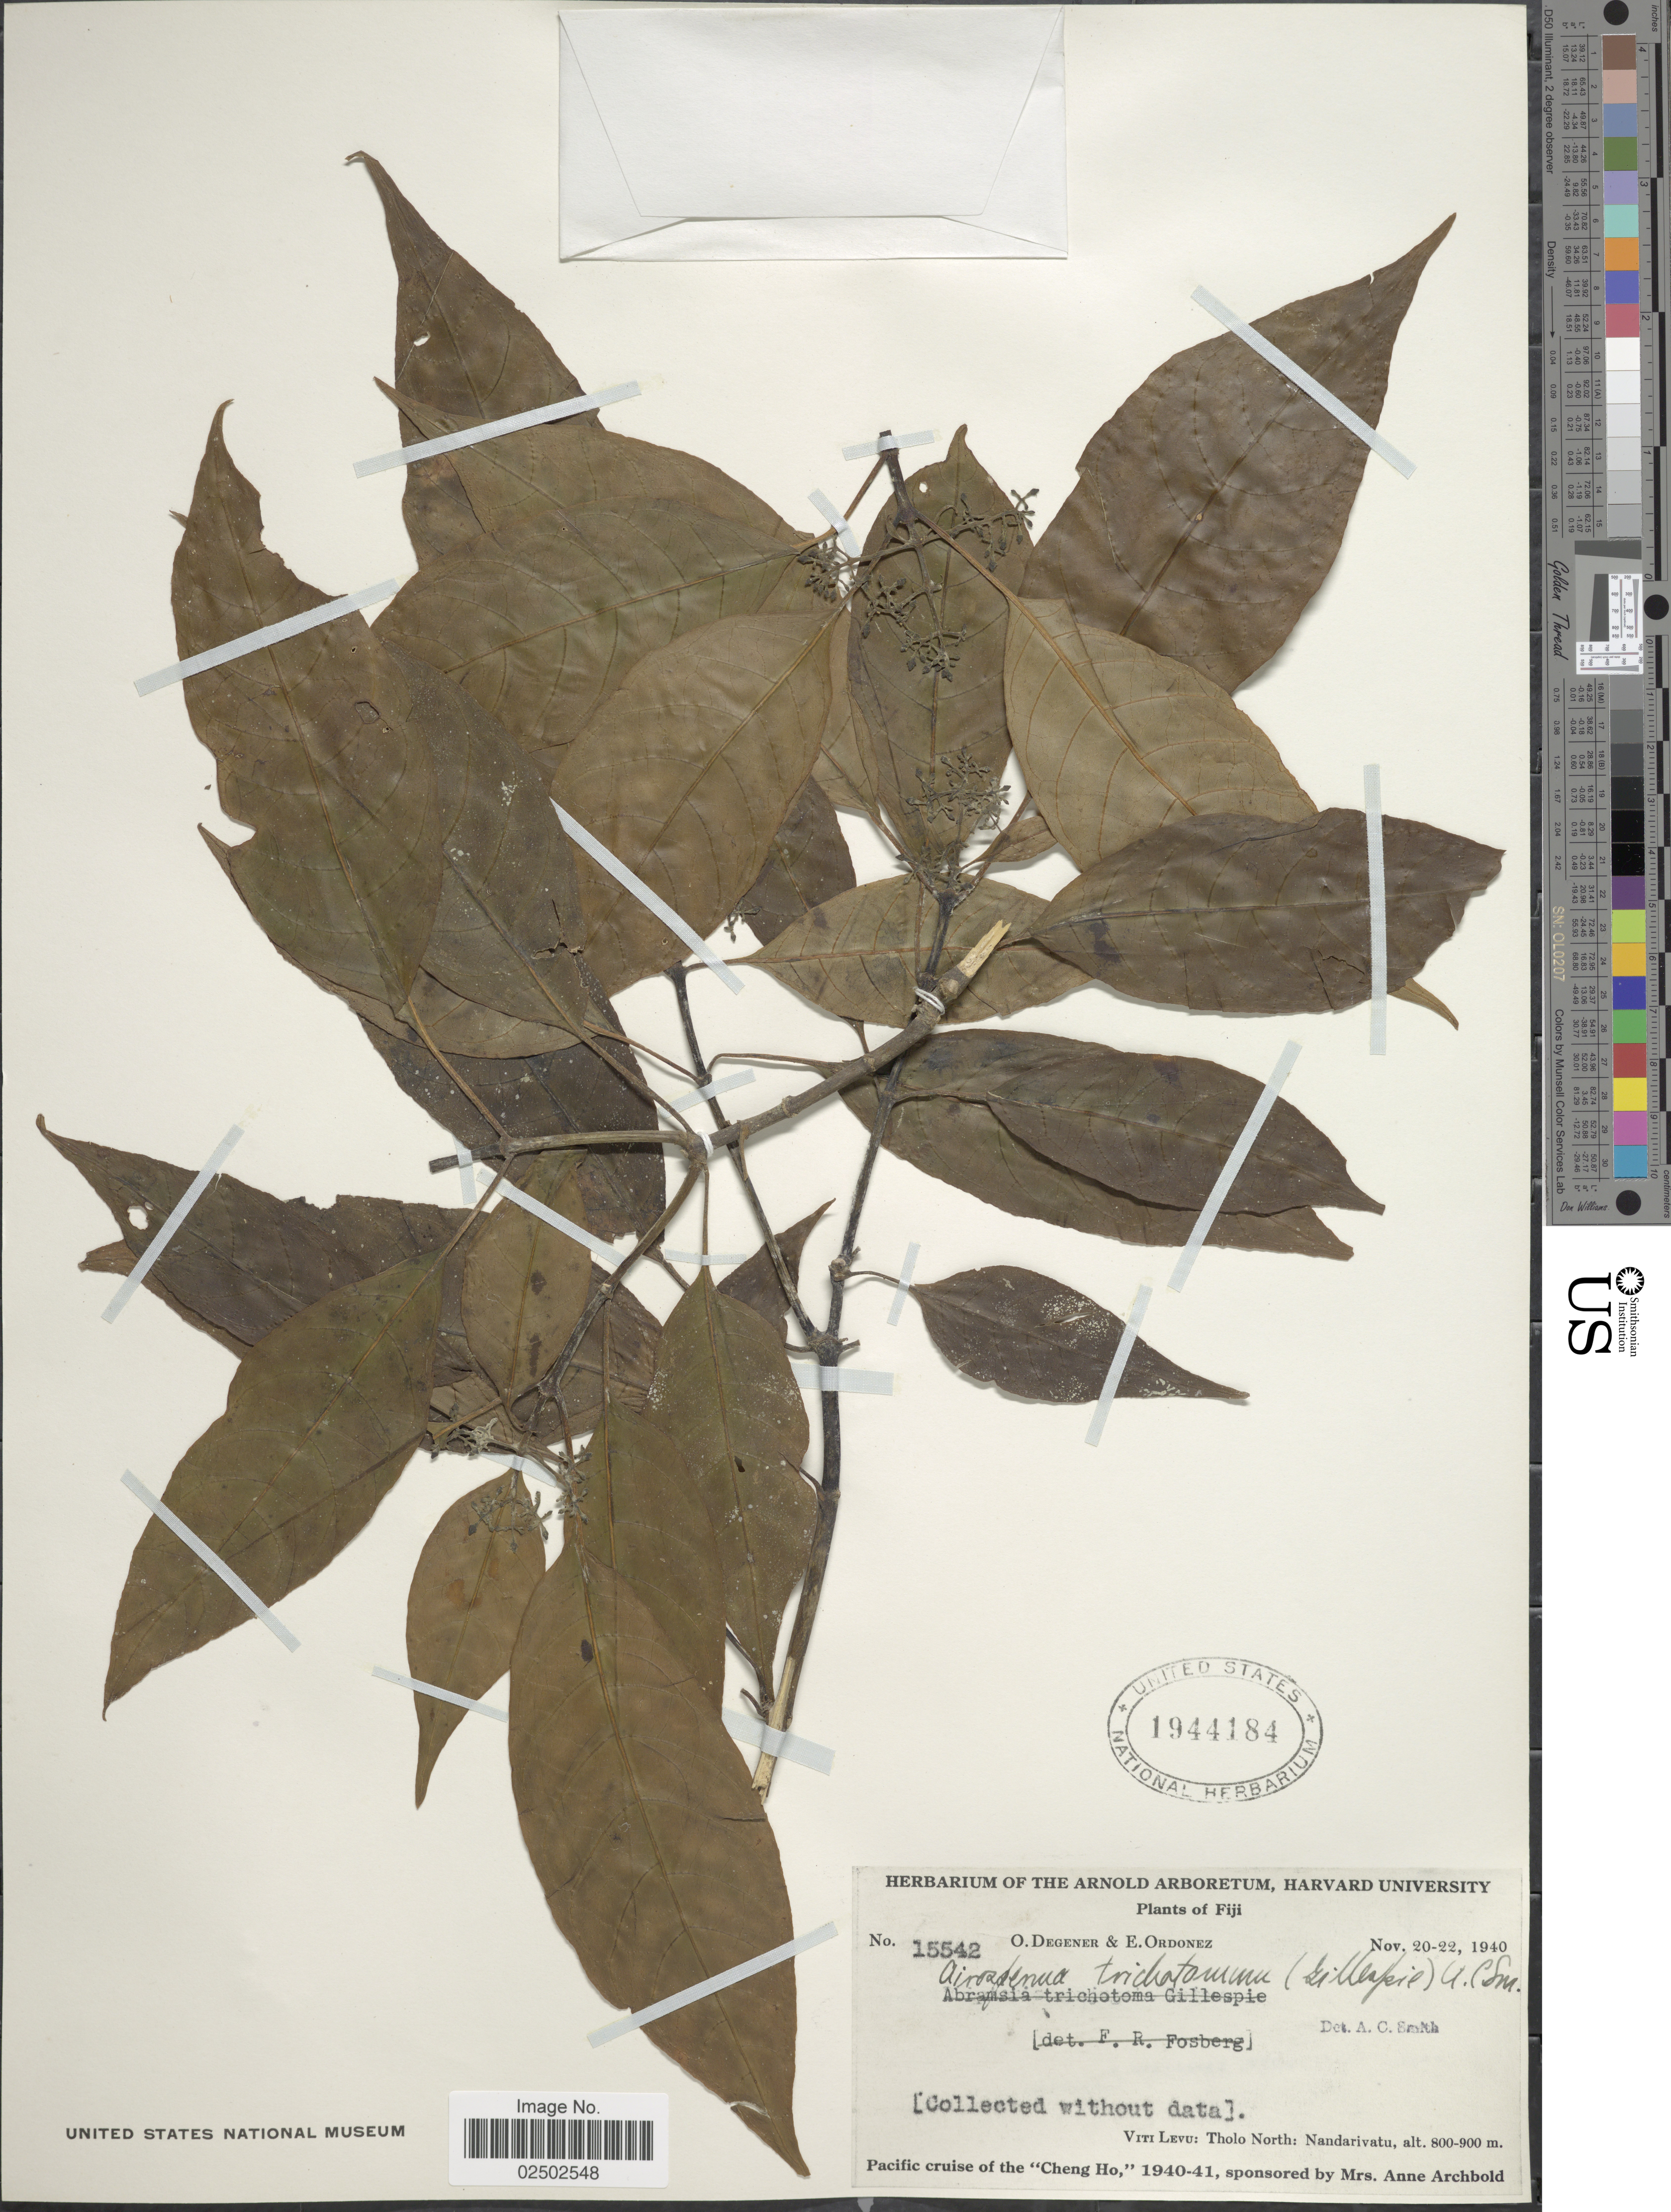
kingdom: Plantae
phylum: Tracheophyta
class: Magnoliopsida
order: Gentianales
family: Rubiaceae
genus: Airosperma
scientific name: Airosperma trichotomum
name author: (Gillespie) A.C. Sm.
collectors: O. Degener & E. Ordonez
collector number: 15542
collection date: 1940-11-20/1940-11-22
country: Fiji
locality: Viti Levu: Tholo North: Nandarivatu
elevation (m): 800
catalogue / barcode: US 1944184